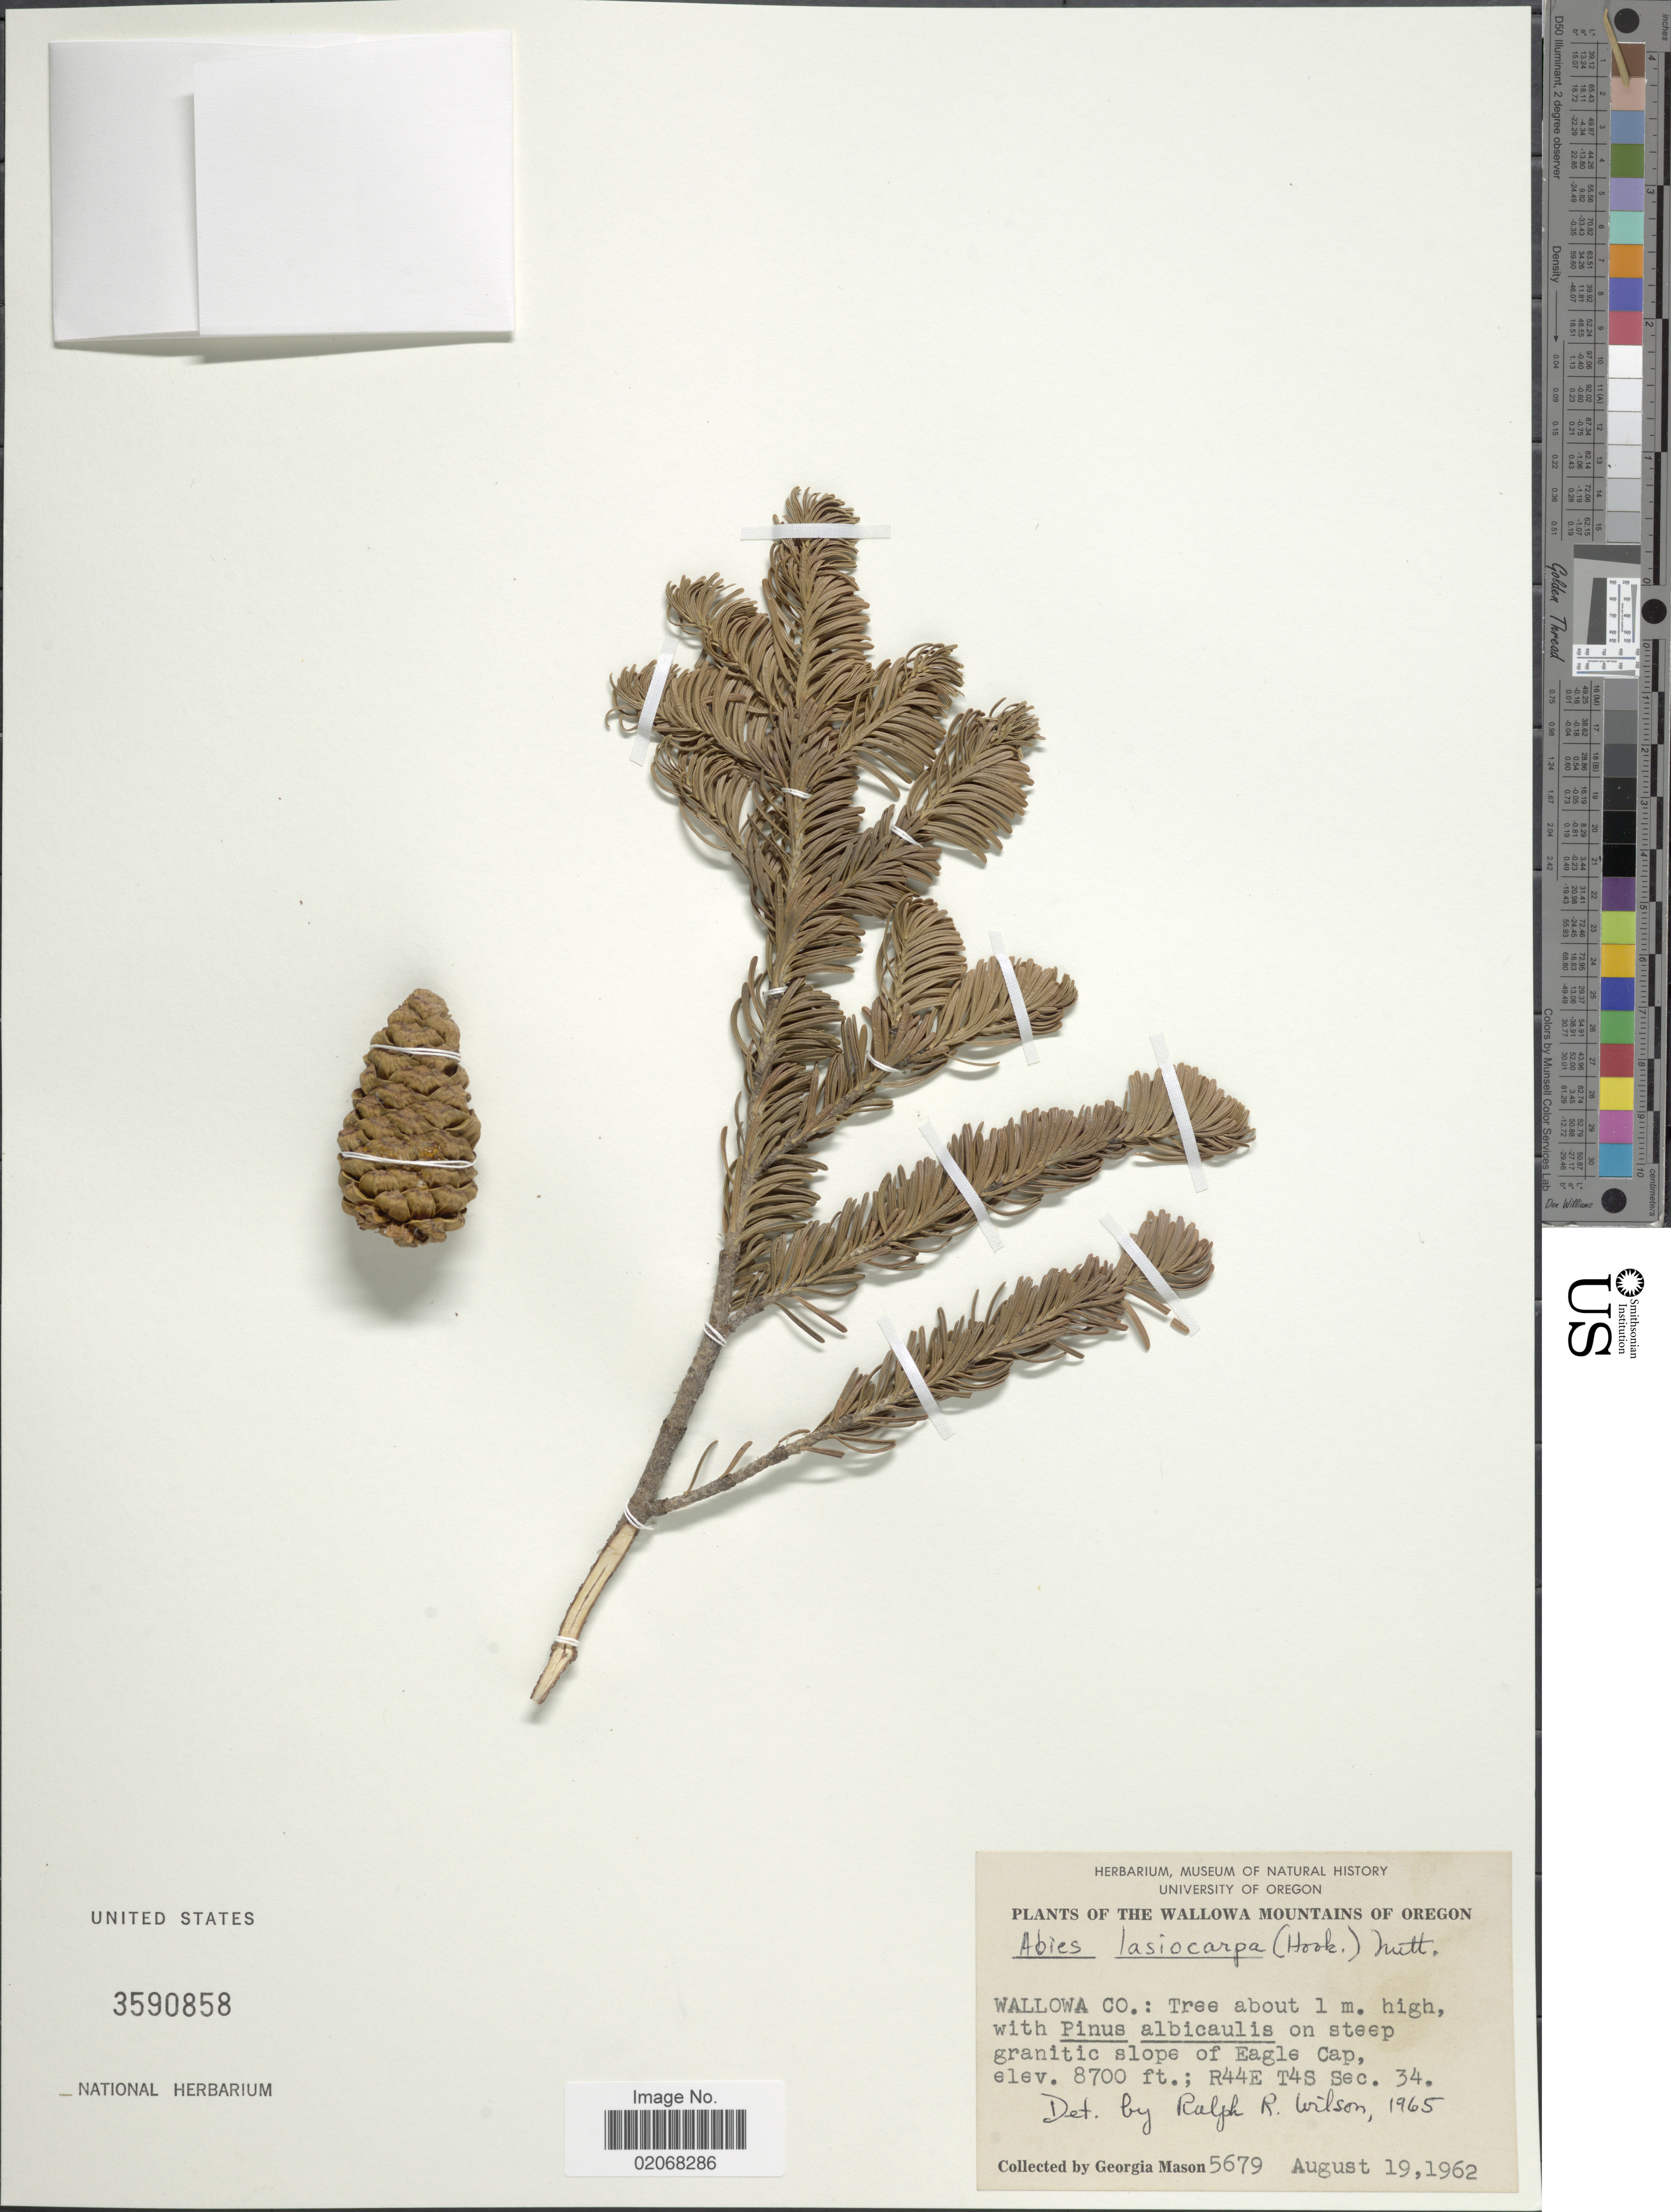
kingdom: Plantae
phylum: Tracheophyta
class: Pinopsida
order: Pinales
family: Pinaceae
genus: Abies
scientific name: Abies lasiocarpa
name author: (Hook.) Nutt.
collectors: G. Mason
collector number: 5679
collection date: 1962-08-19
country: United States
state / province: Oregon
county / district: Wallowa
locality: The Wallowa Mountains of Oregon, Wallowa Co, on steep granitic slope of Eagle Cap; R44E T4S Sec. 34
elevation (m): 2652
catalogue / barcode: US 3590858